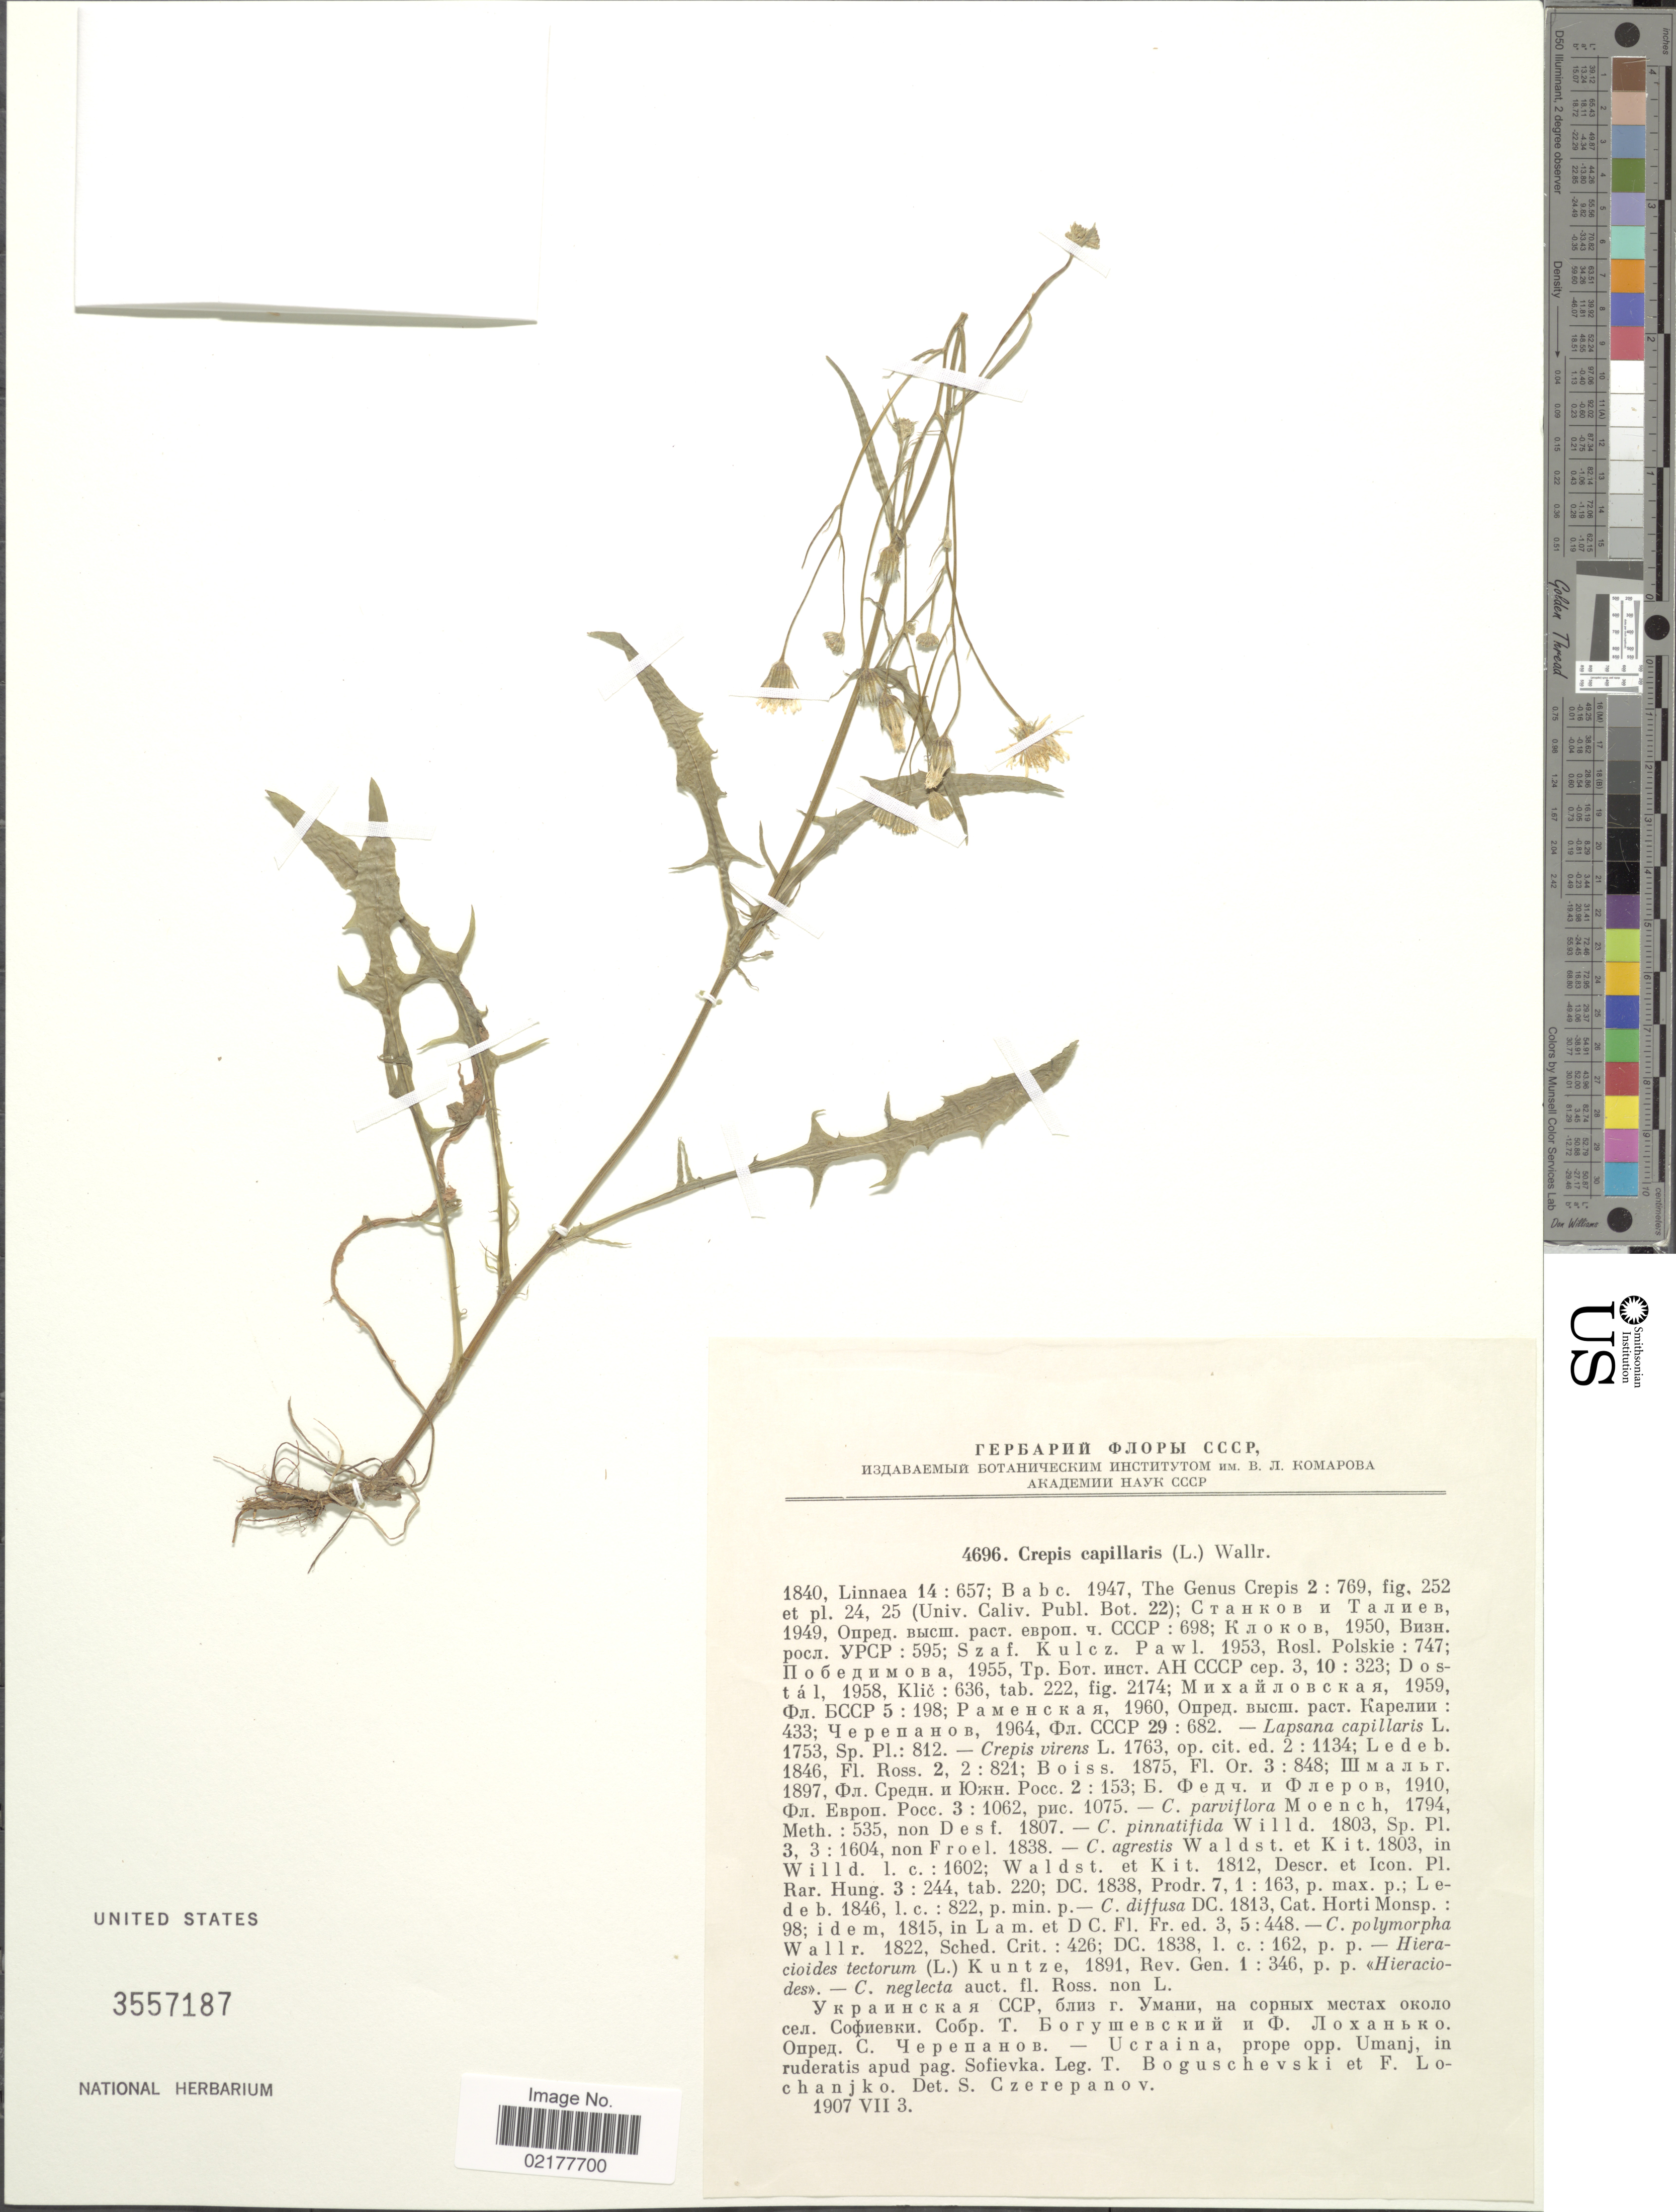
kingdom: Plantae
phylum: Tracheophyta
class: Magnoliopsida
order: Asterales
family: Asteraceae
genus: Crepis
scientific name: Crepis capillaris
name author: (L.) Wallr.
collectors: T. Boguschevski & F. Lochanjko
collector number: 4696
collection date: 1907-07-03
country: Ukraine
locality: Prope opp. Umanj, in ruderatis apud pag. Sofievka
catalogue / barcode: US 3557187